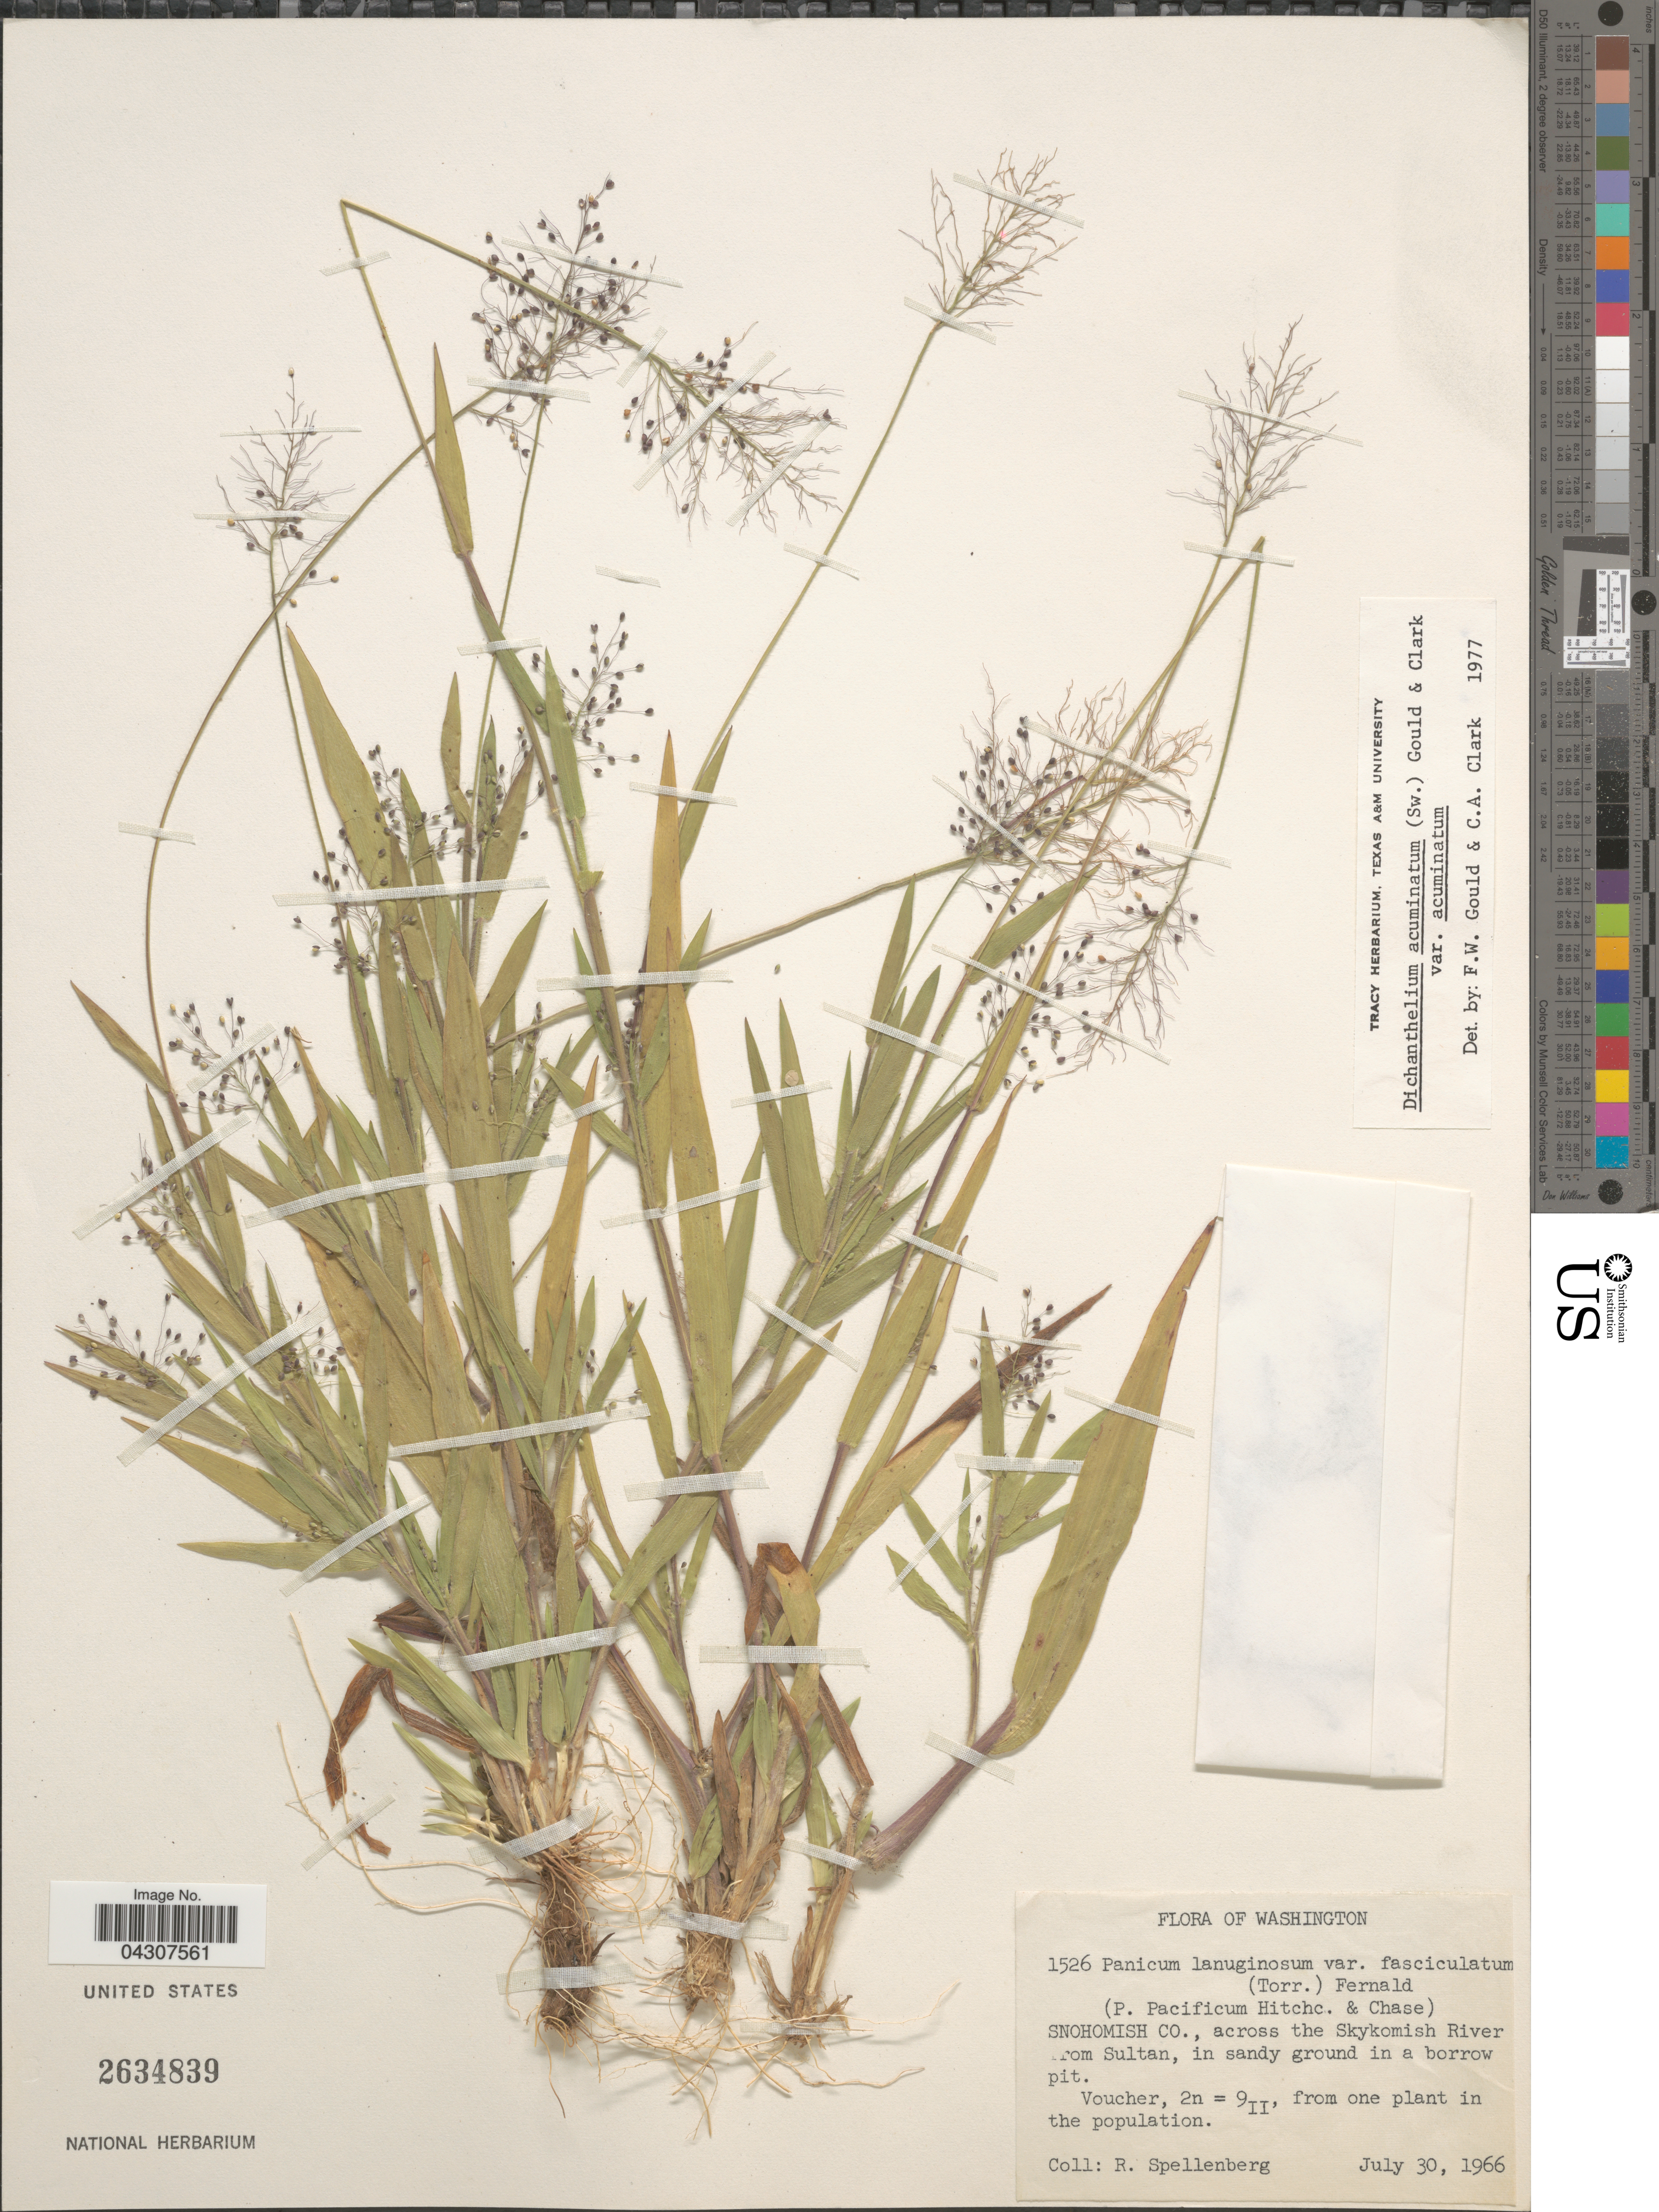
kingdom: Plantae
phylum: Tracheophyta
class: Liliopsida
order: Poales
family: Poaceae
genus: Dichanthelium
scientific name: Dichanthelium acuminatum var. acuminatum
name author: (Sw.) Gould & C.A. Clark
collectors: R. Spellenberg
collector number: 1526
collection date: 1966-07-30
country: United States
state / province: Washington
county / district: Snohomish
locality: Snohomish Co., across the Skykomish River from Sultan, in sandy ground in a borrow pit.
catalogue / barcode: US 2634839